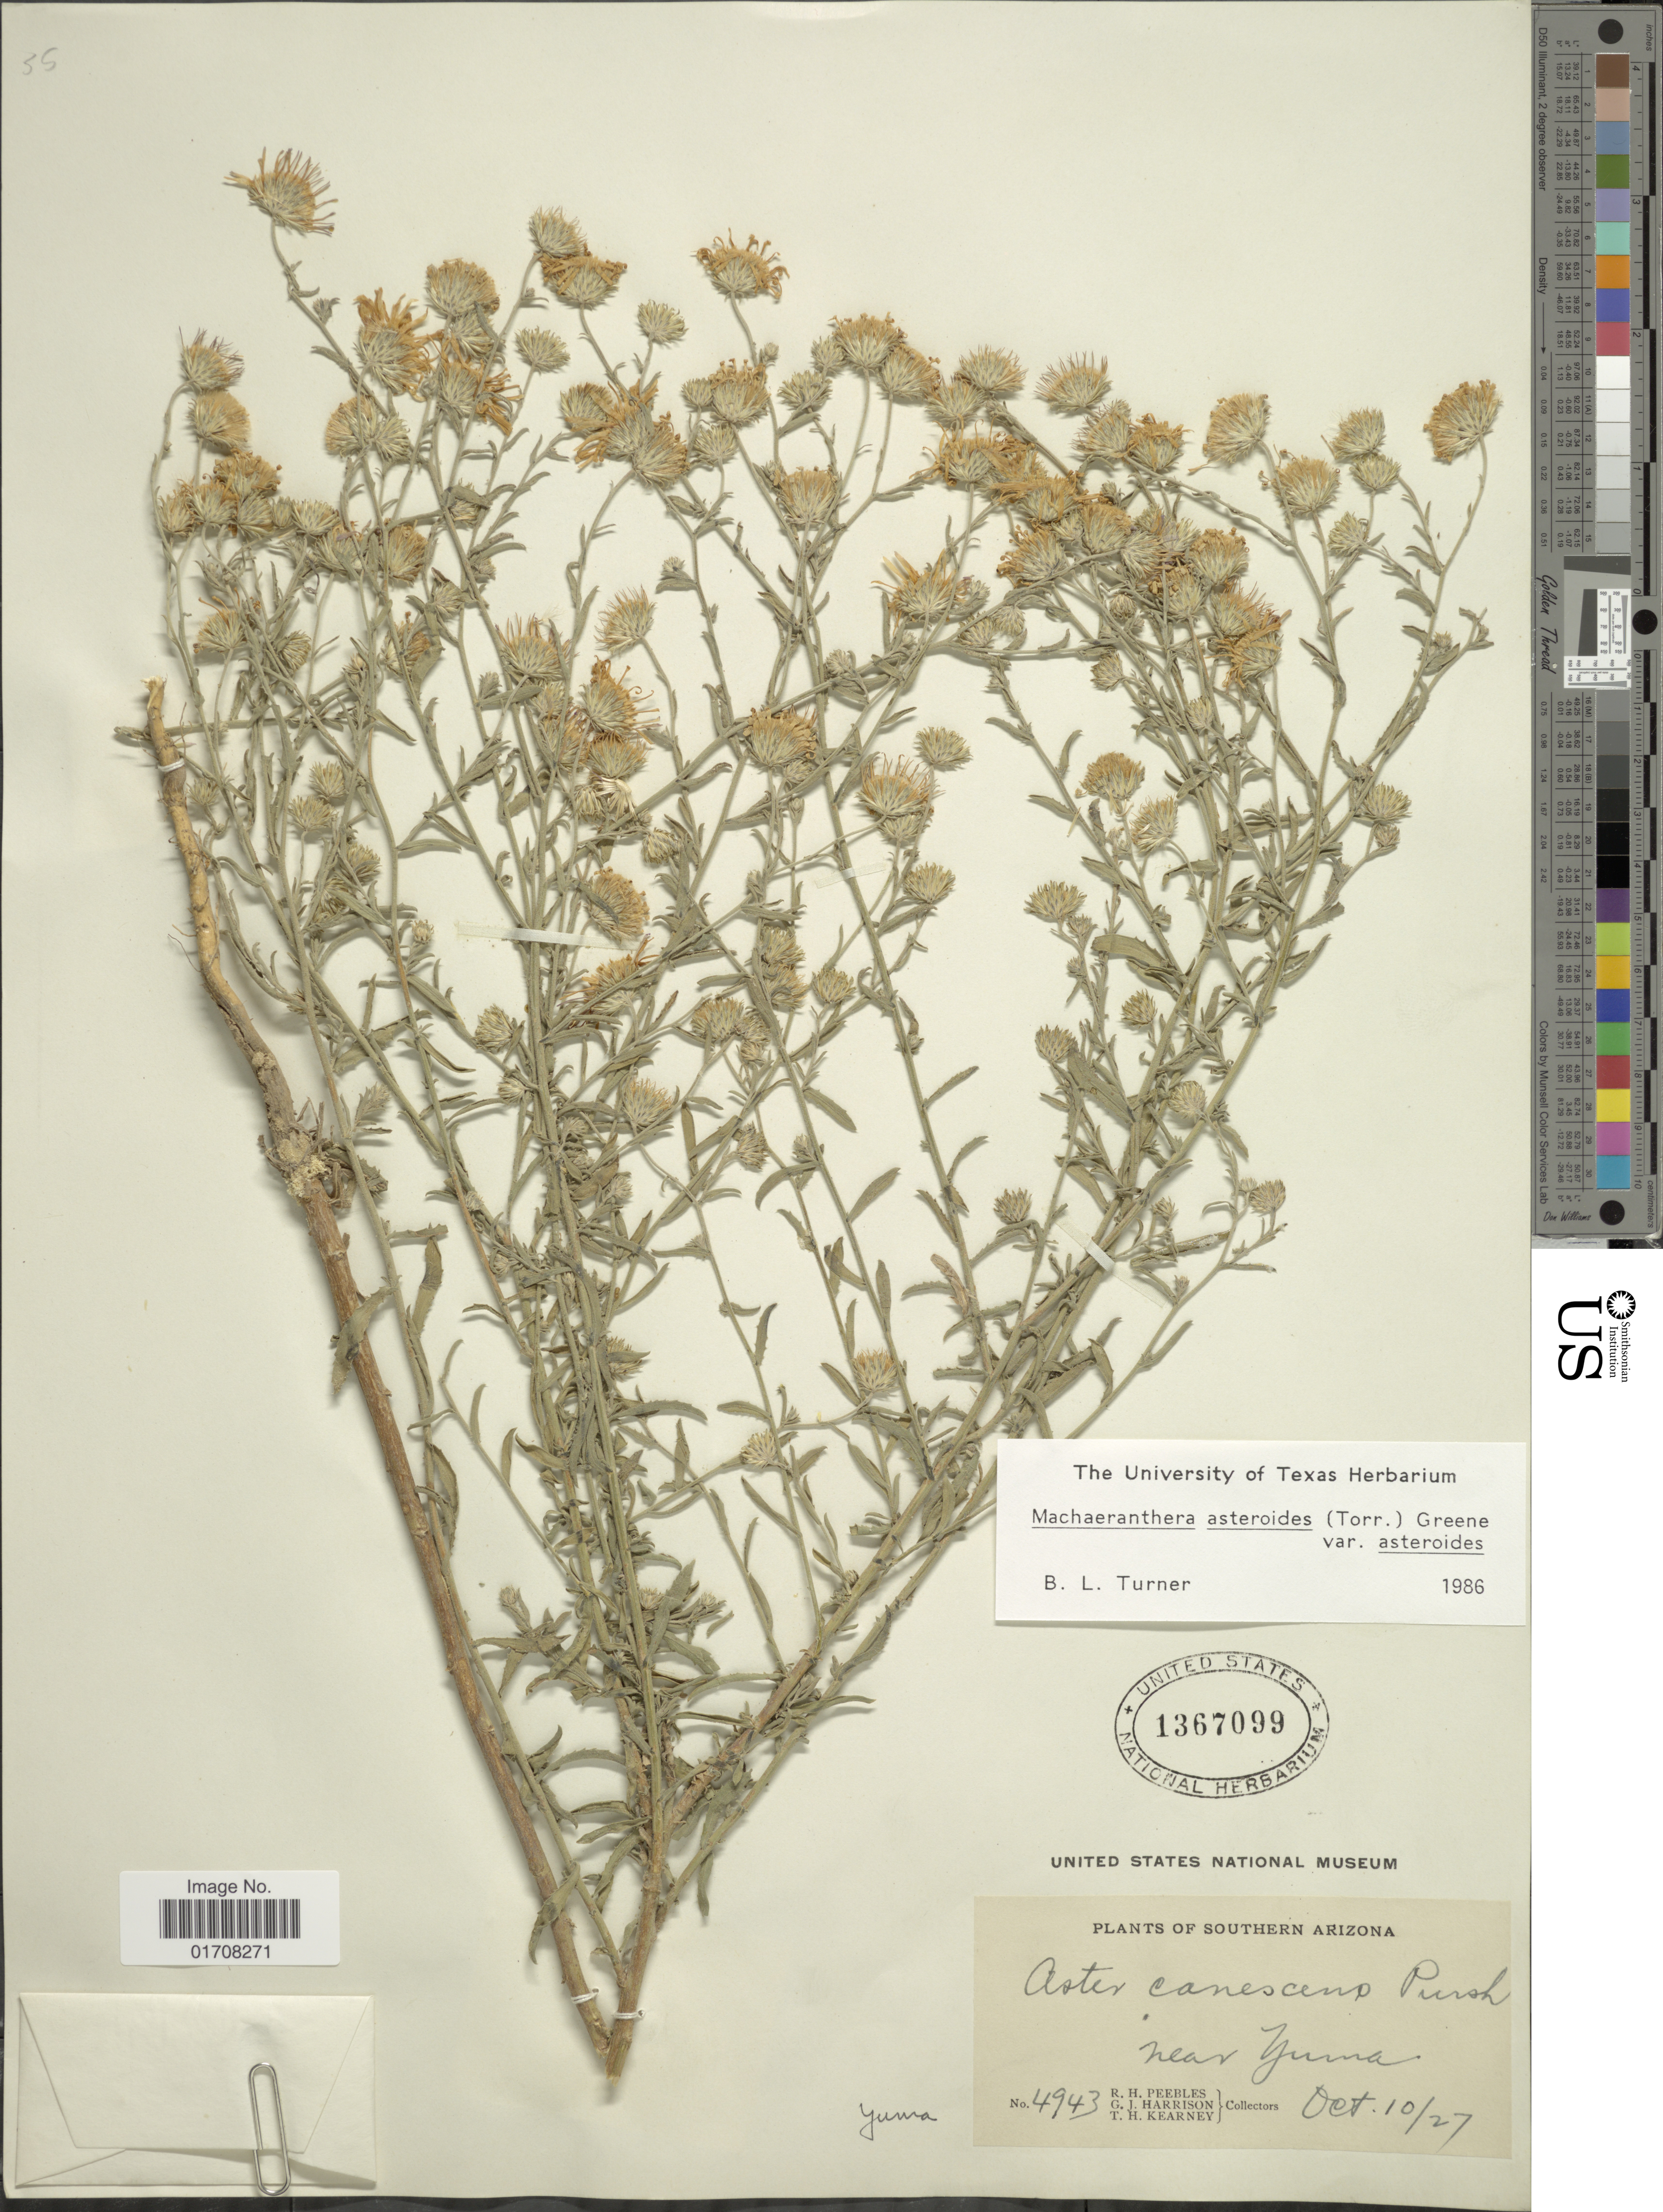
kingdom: Plantae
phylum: Tracheophyta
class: Magnoliopsida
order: Asterales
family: Asteraceae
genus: Machaeranthera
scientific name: Machaeranthera asteroides var. asteroides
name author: (Torr.) Greene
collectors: R. H. Peebles, G. J. Harrison & T. H. Kearney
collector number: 4943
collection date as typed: Transcribed d/m/y: 10/10/27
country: United States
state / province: Arizona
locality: Southern Arizona, near Yuma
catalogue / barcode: US 1367099